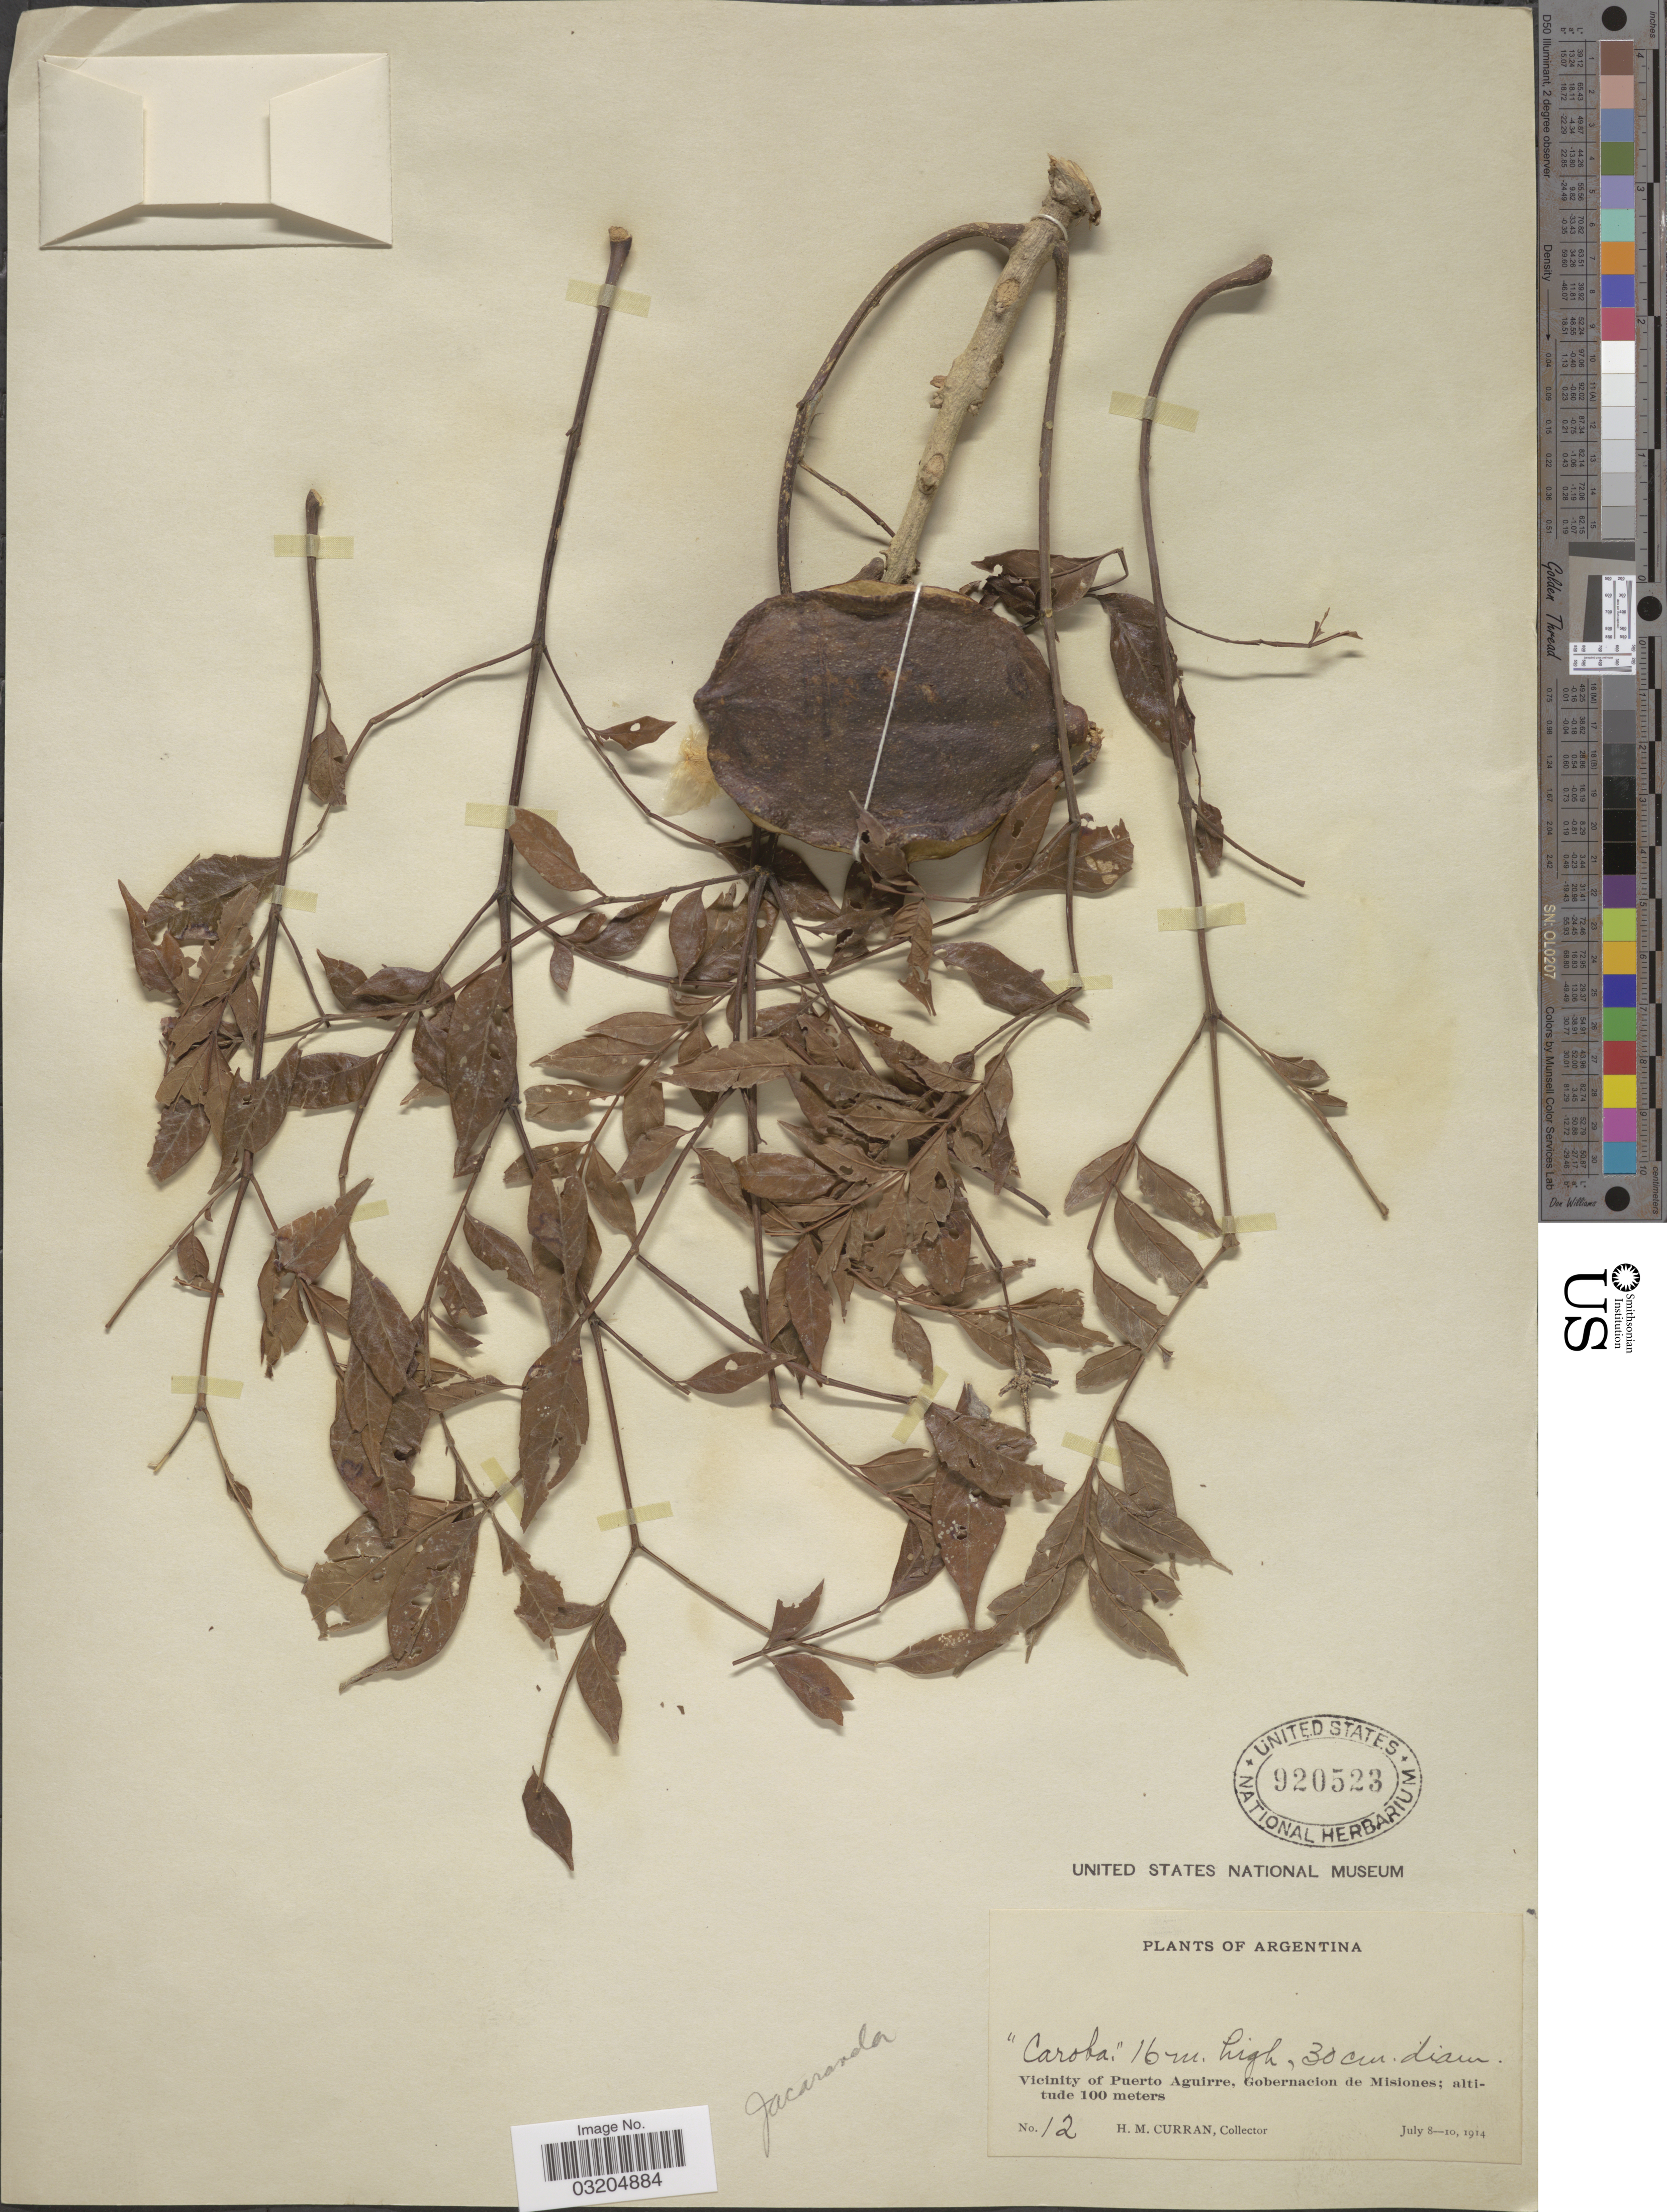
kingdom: Plantae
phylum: Tracheophyta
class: Magnoliopsida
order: Lamiales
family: Bignoniaceae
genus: Jacaranda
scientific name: Jacaranda sp.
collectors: H. M. Curran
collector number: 12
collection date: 1914-07-08/1914-07-10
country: Argentina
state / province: Misiones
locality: Vicinity of Puerto Aguirre, Gobernacion de Misiones.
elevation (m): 100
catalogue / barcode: US 920523